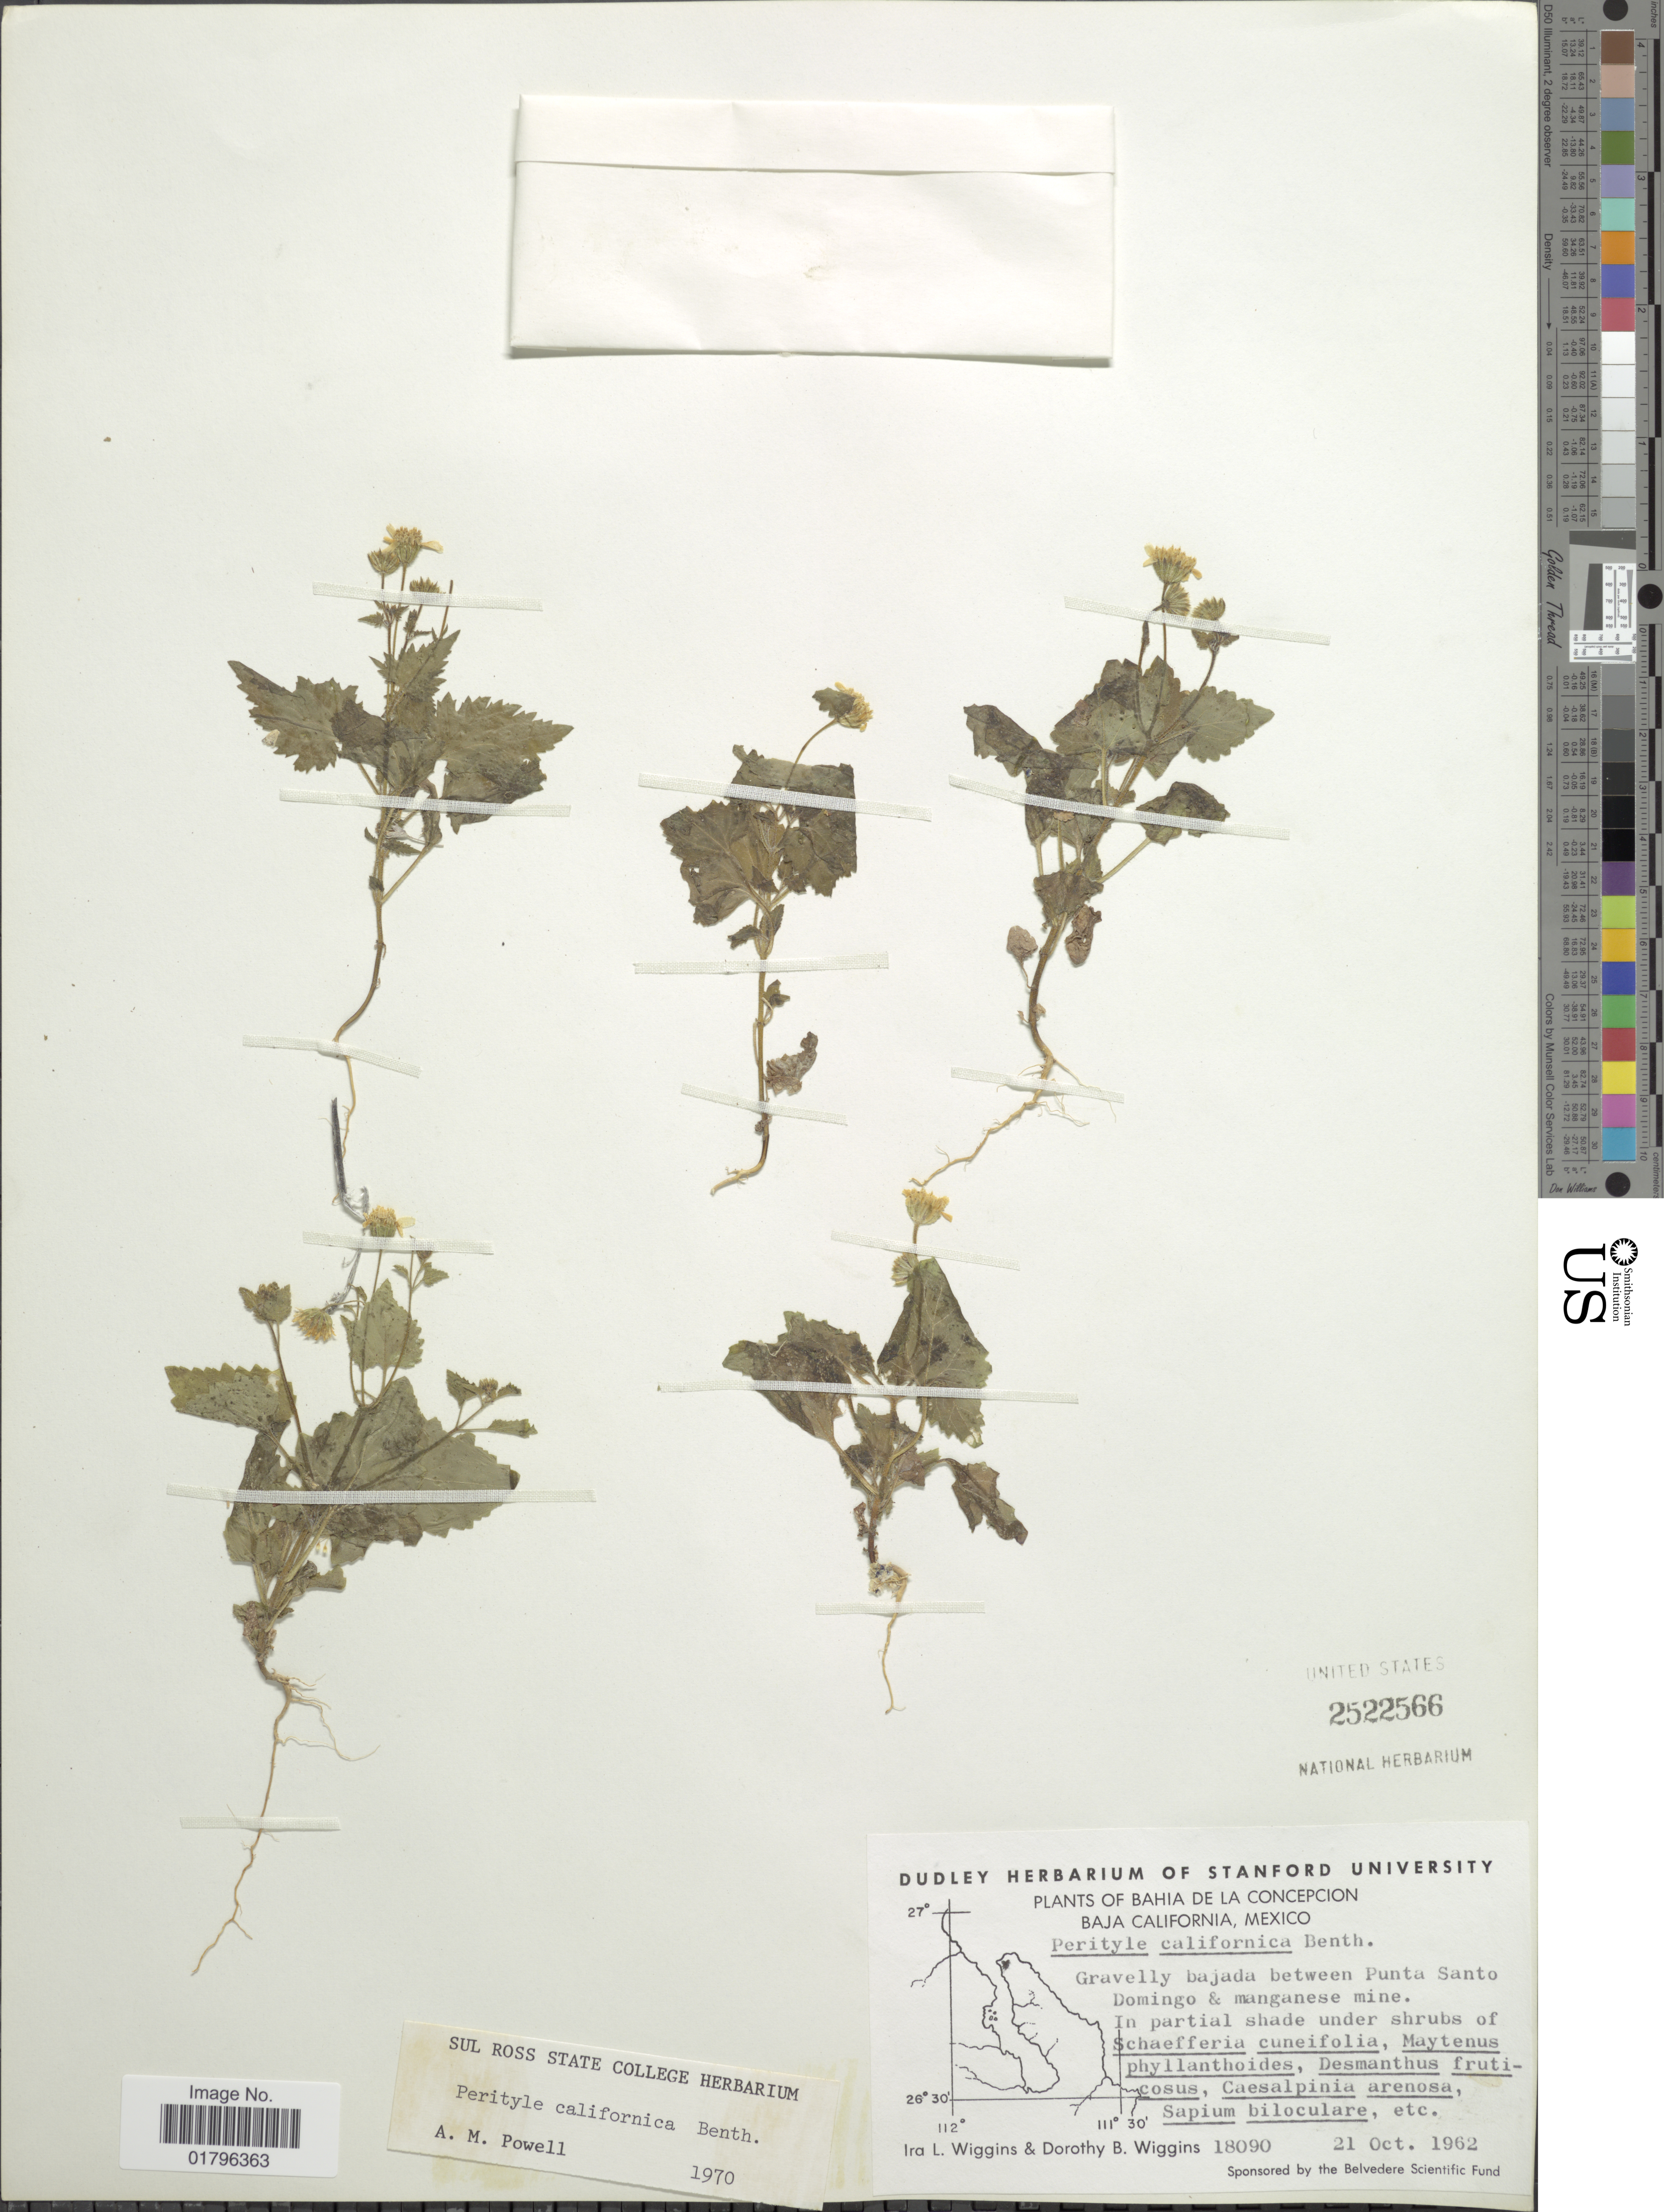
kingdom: Plantae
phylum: Tracheophyta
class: Magnoliopsida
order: Asterales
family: Asteraceae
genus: Perityle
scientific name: Perityle californica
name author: Benth.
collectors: I. L. Wiggins & D. B. Wiggins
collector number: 18090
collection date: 1962-10-21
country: Mexico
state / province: Baja California Sur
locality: Bahia de la Concepcion, Gravelly bajada between Punta santo Domingo & Manganese mine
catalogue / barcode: US 2522566